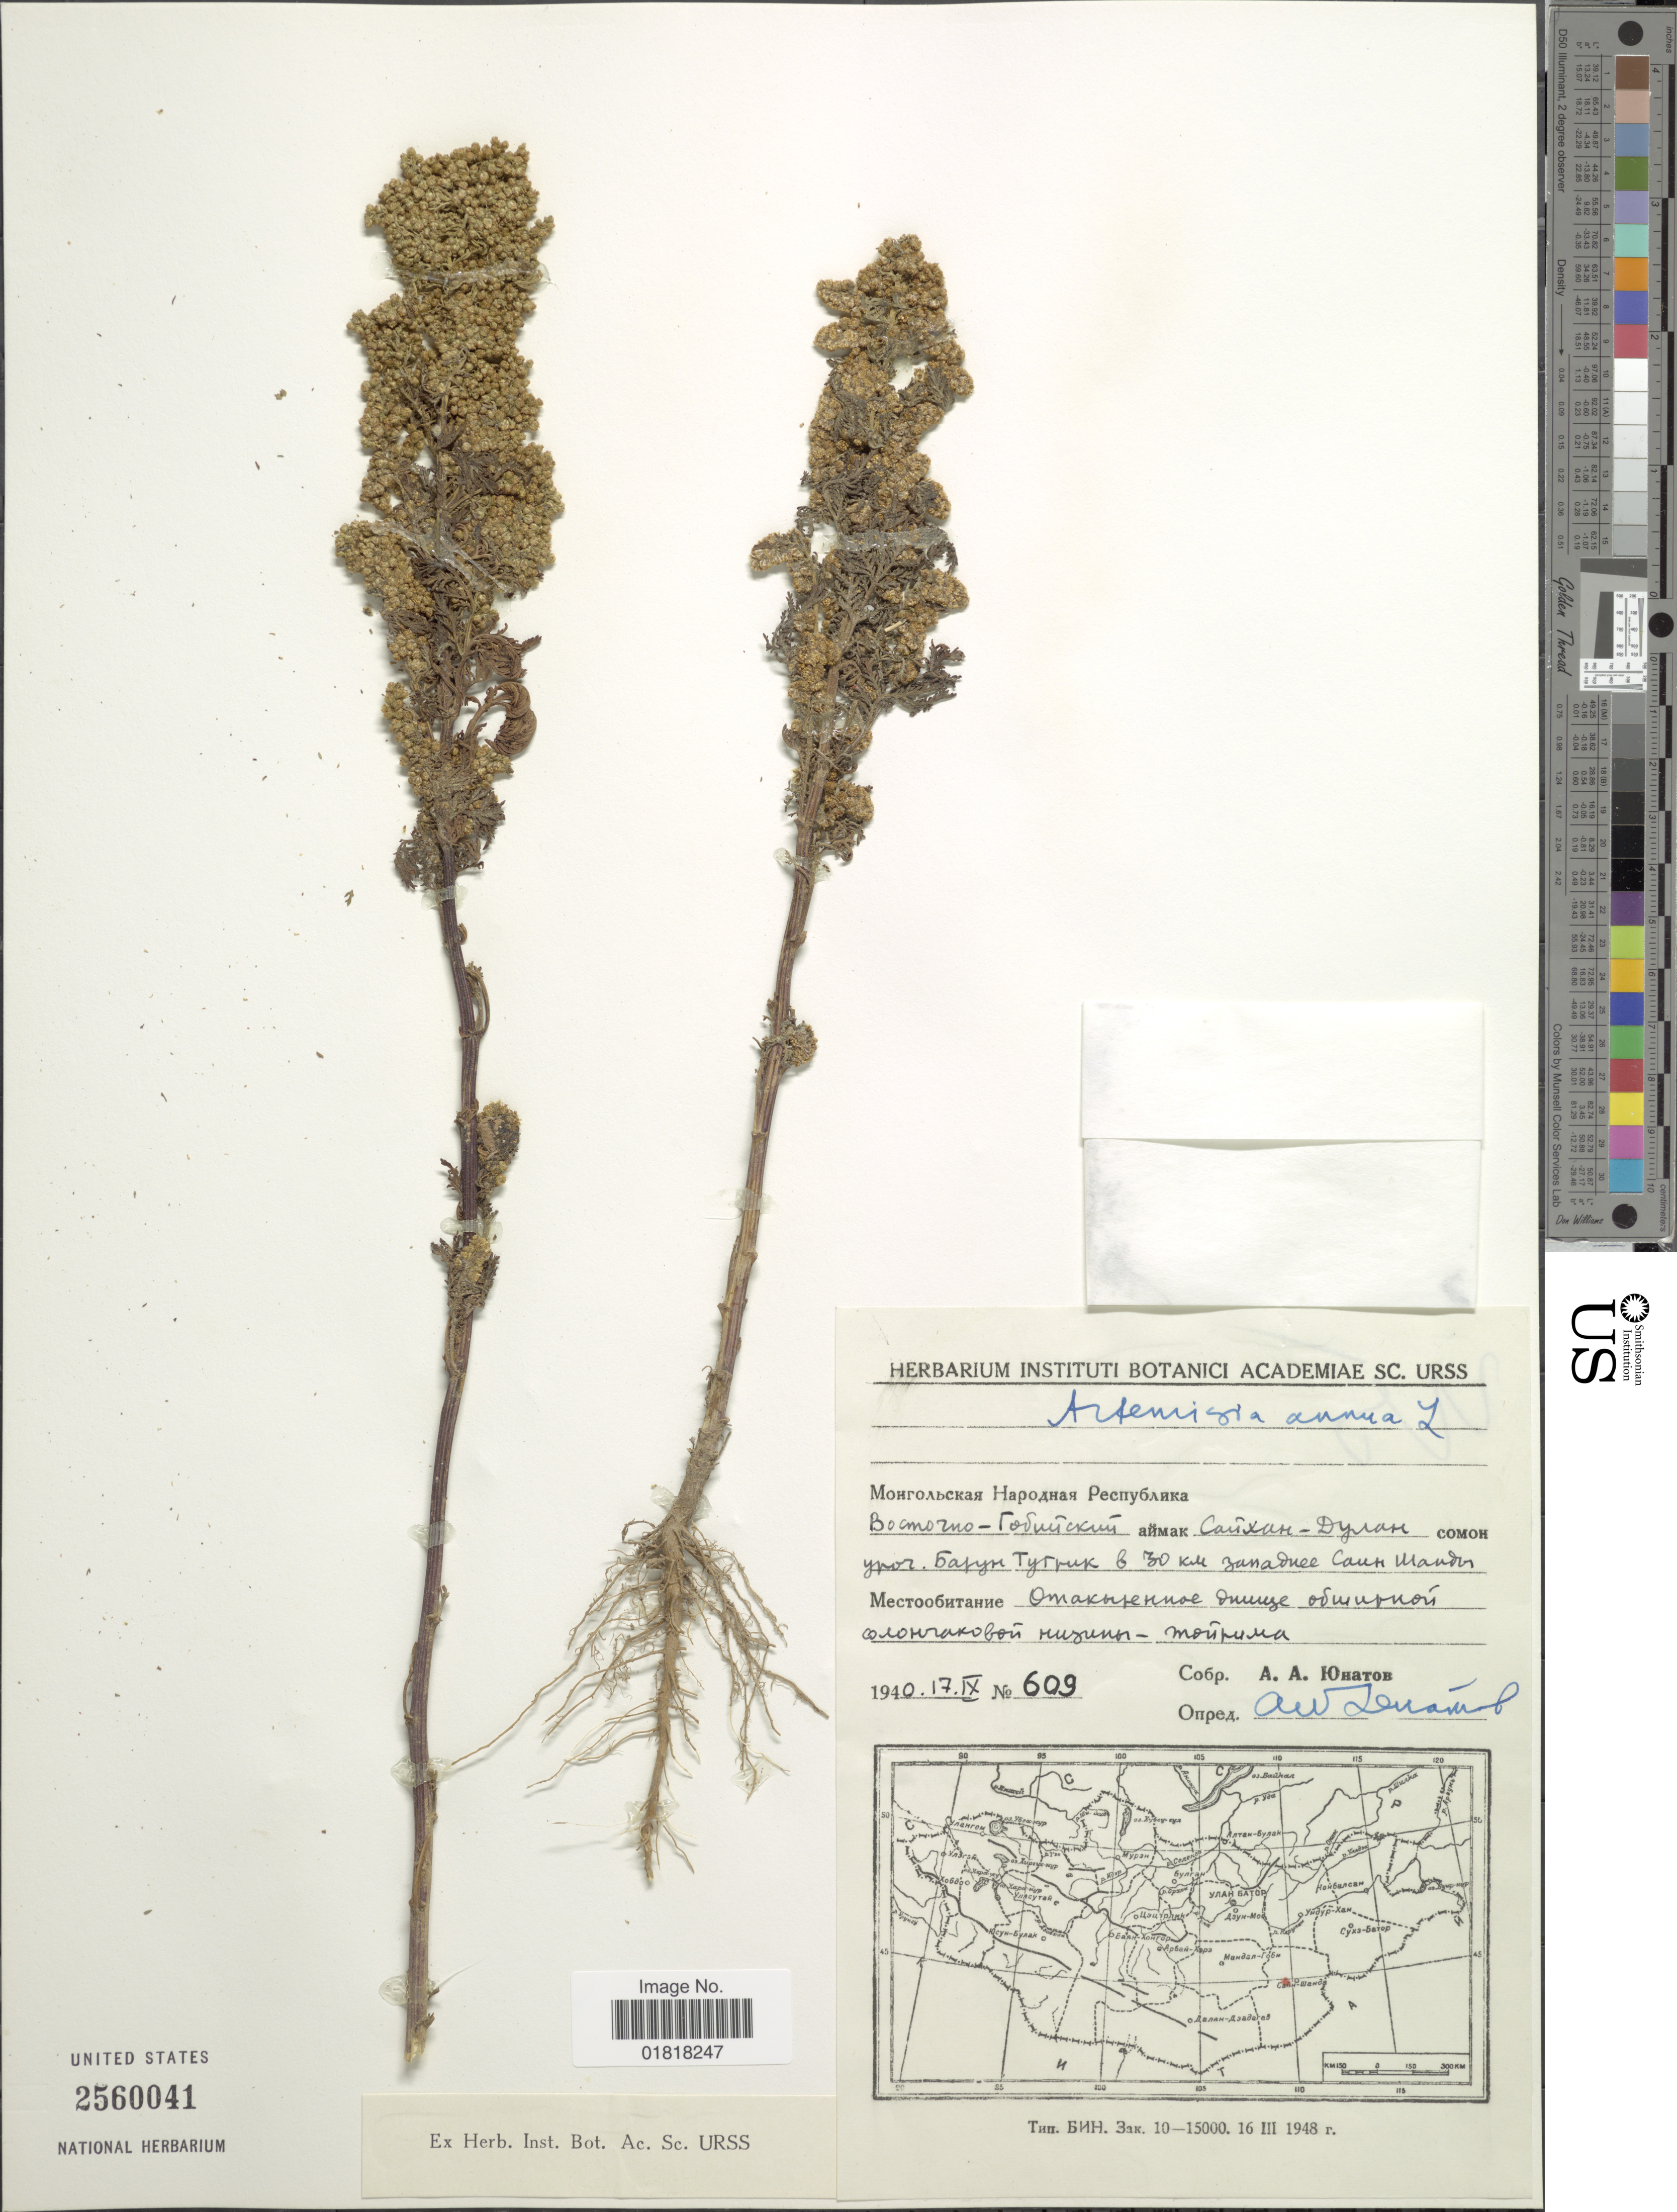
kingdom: Plantae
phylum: Tracheophyta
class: Magnoliopsida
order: Asterales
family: Asteraceae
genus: Artemisia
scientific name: Artemisia annua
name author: L.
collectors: A. Ohator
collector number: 609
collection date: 1940-09-17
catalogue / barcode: US 2560041